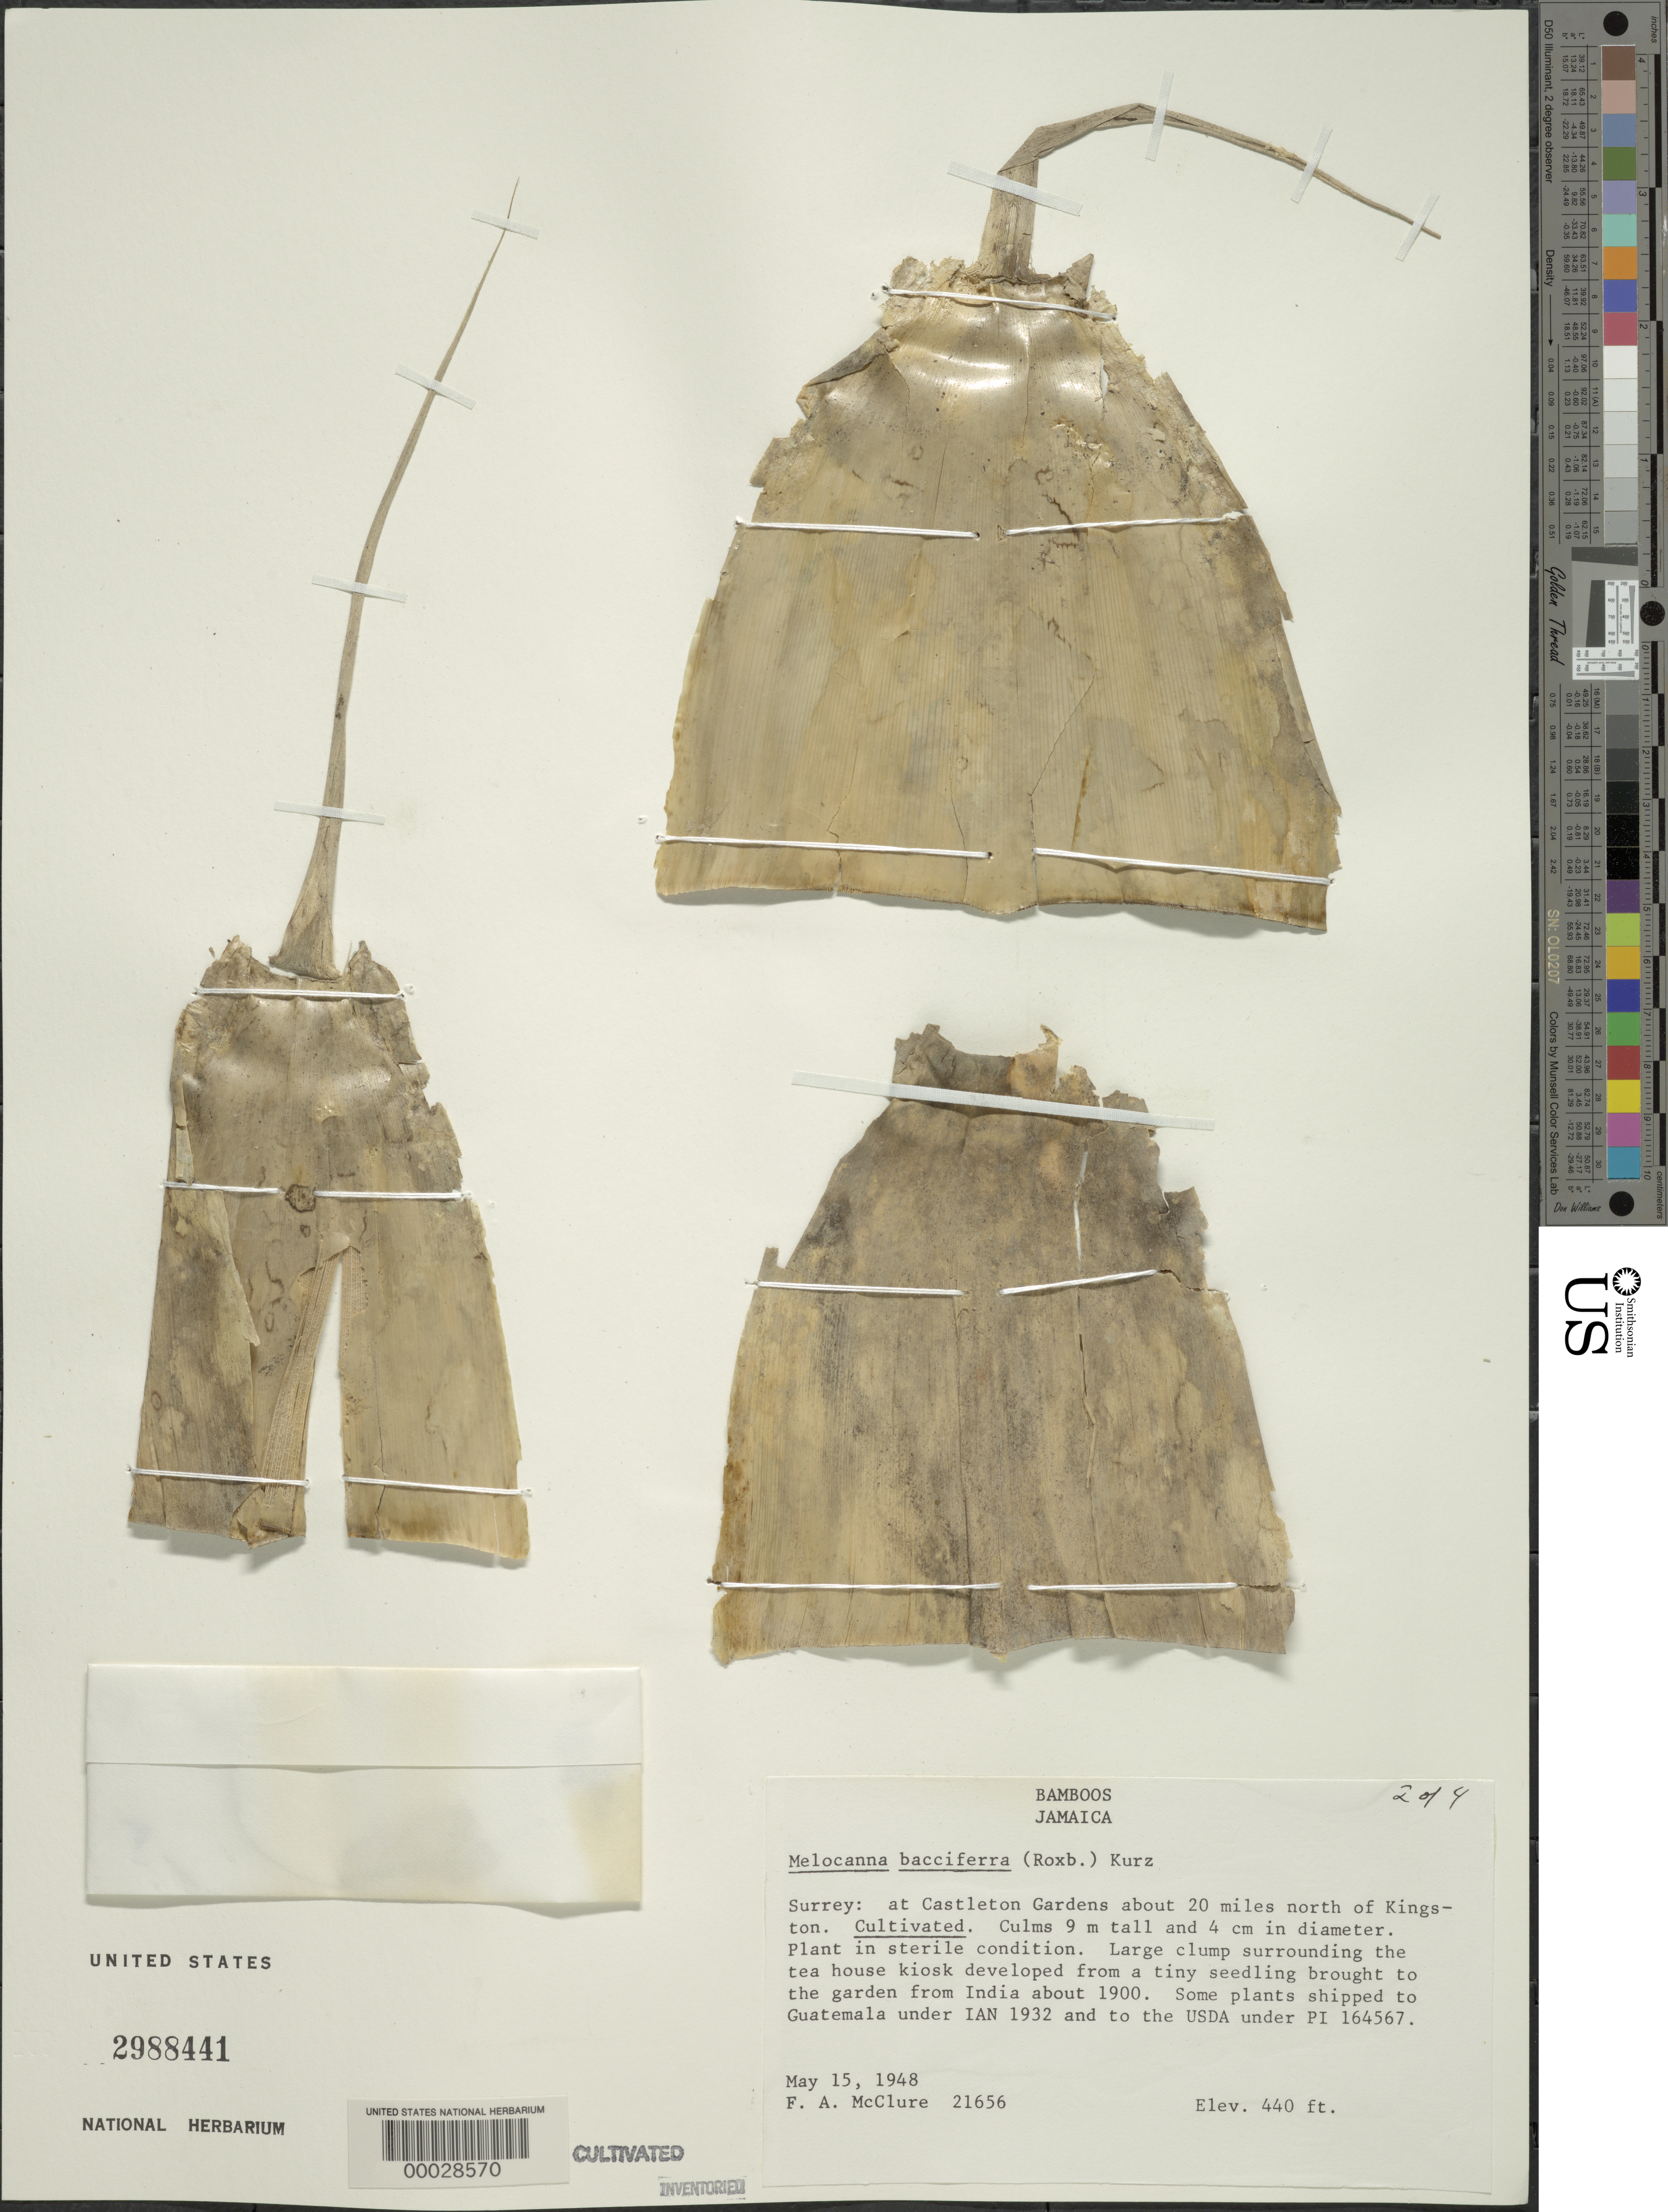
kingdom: Plantae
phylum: Tracheophyta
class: Liliopsida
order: Poales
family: Poaceae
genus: Melocanna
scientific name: Melocanna baccifera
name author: (Roxb.) Kurz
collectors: F. A. McClure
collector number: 21656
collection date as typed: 15 May 1948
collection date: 1948-05-15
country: Jamaica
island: Greater Antilles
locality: Castleton Gardens, N of Kingston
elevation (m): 134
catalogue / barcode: US 2988441